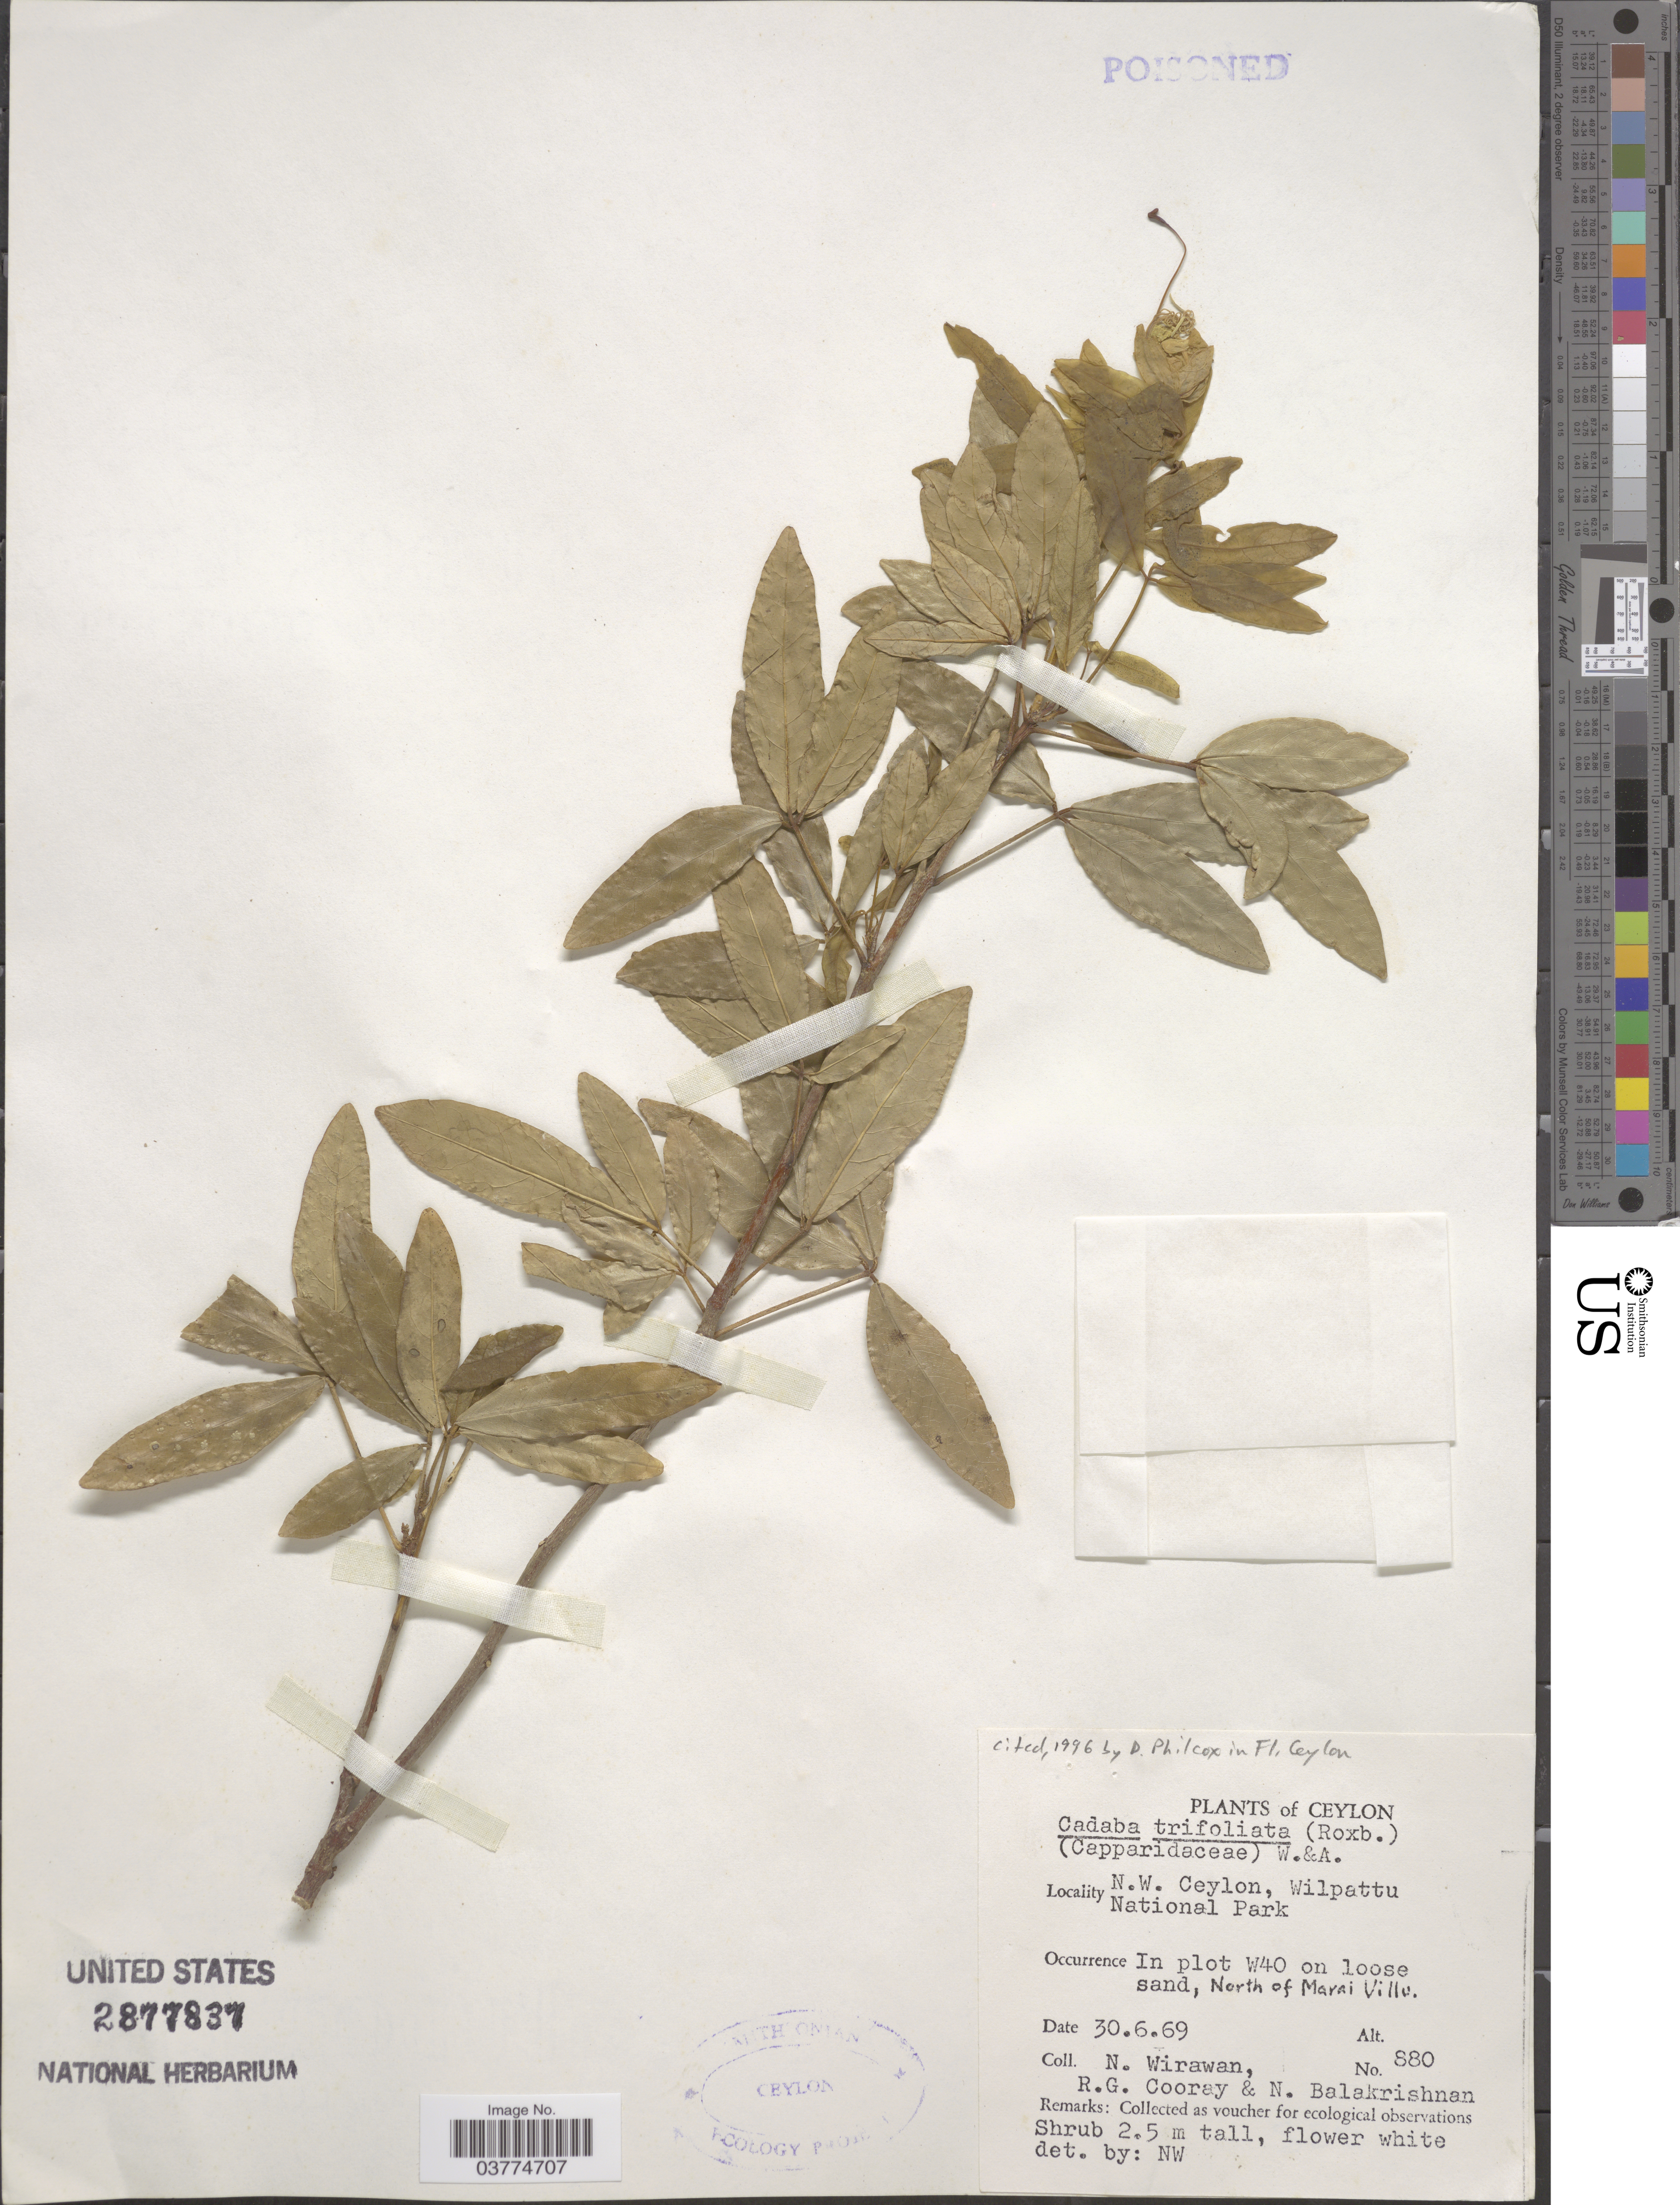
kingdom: Plantae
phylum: Tracheophyta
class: Magnoliopsida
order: Brassicales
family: Capparaceae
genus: Cadaba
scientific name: Cadaba trifoliata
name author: (Roxb.) Wight & Arn.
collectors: N. Wirawan, R. Cooray & N. Balakrishnan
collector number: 880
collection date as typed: Transcribed d/m/y: 30/6/69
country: Sri Lanka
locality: Ceylon. N.W. Ceylon, Wilpattu National Park. In plot W40 on loose sand, North of Marai Villu.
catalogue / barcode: US 2877837